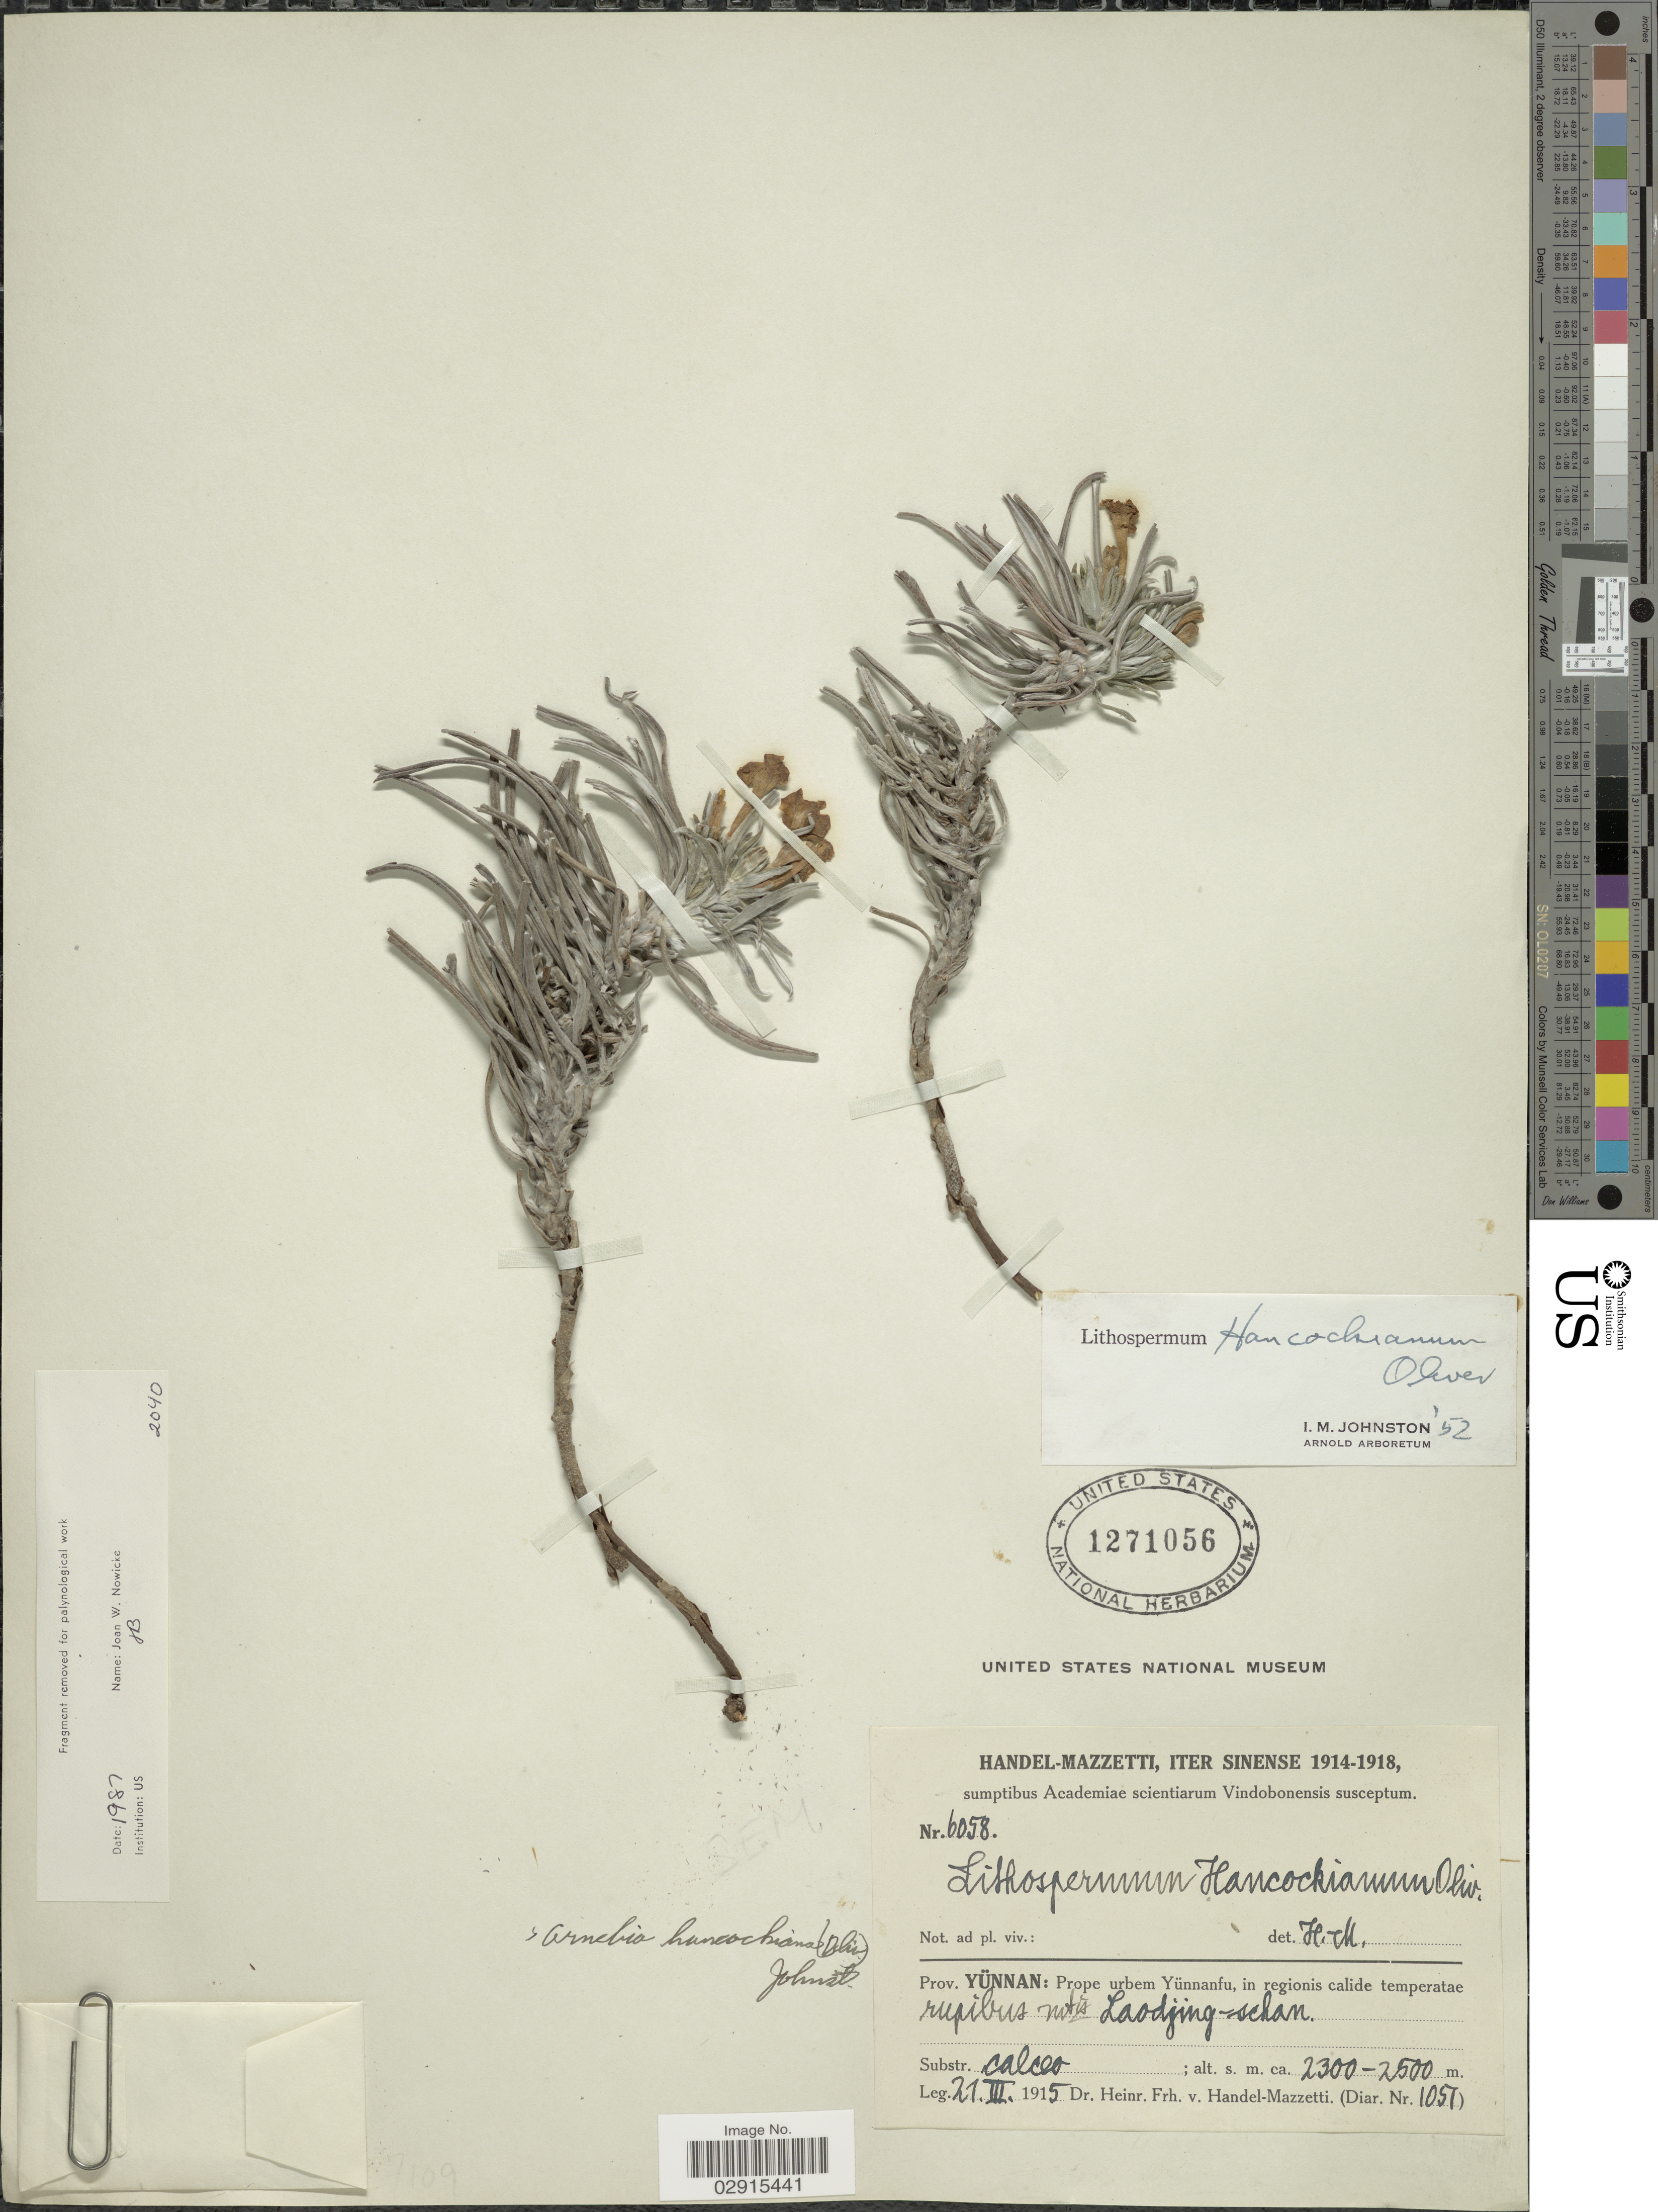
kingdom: Plantae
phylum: Tracheophyta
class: Magnoliopsida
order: Boraginales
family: Boraginaceae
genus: Lithospermum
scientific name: Lithospermum hancockianum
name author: Oliv.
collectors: H. Handel-Mazzetti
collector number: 6058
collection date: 1915-03-21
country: China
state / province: Yunnan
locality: Prov. Yünnan: Prope urbem Yünnanfu,in regions calide temperatae rupibus mt. Laodjing-Schan.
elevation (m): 2300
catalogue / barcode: US 1271056